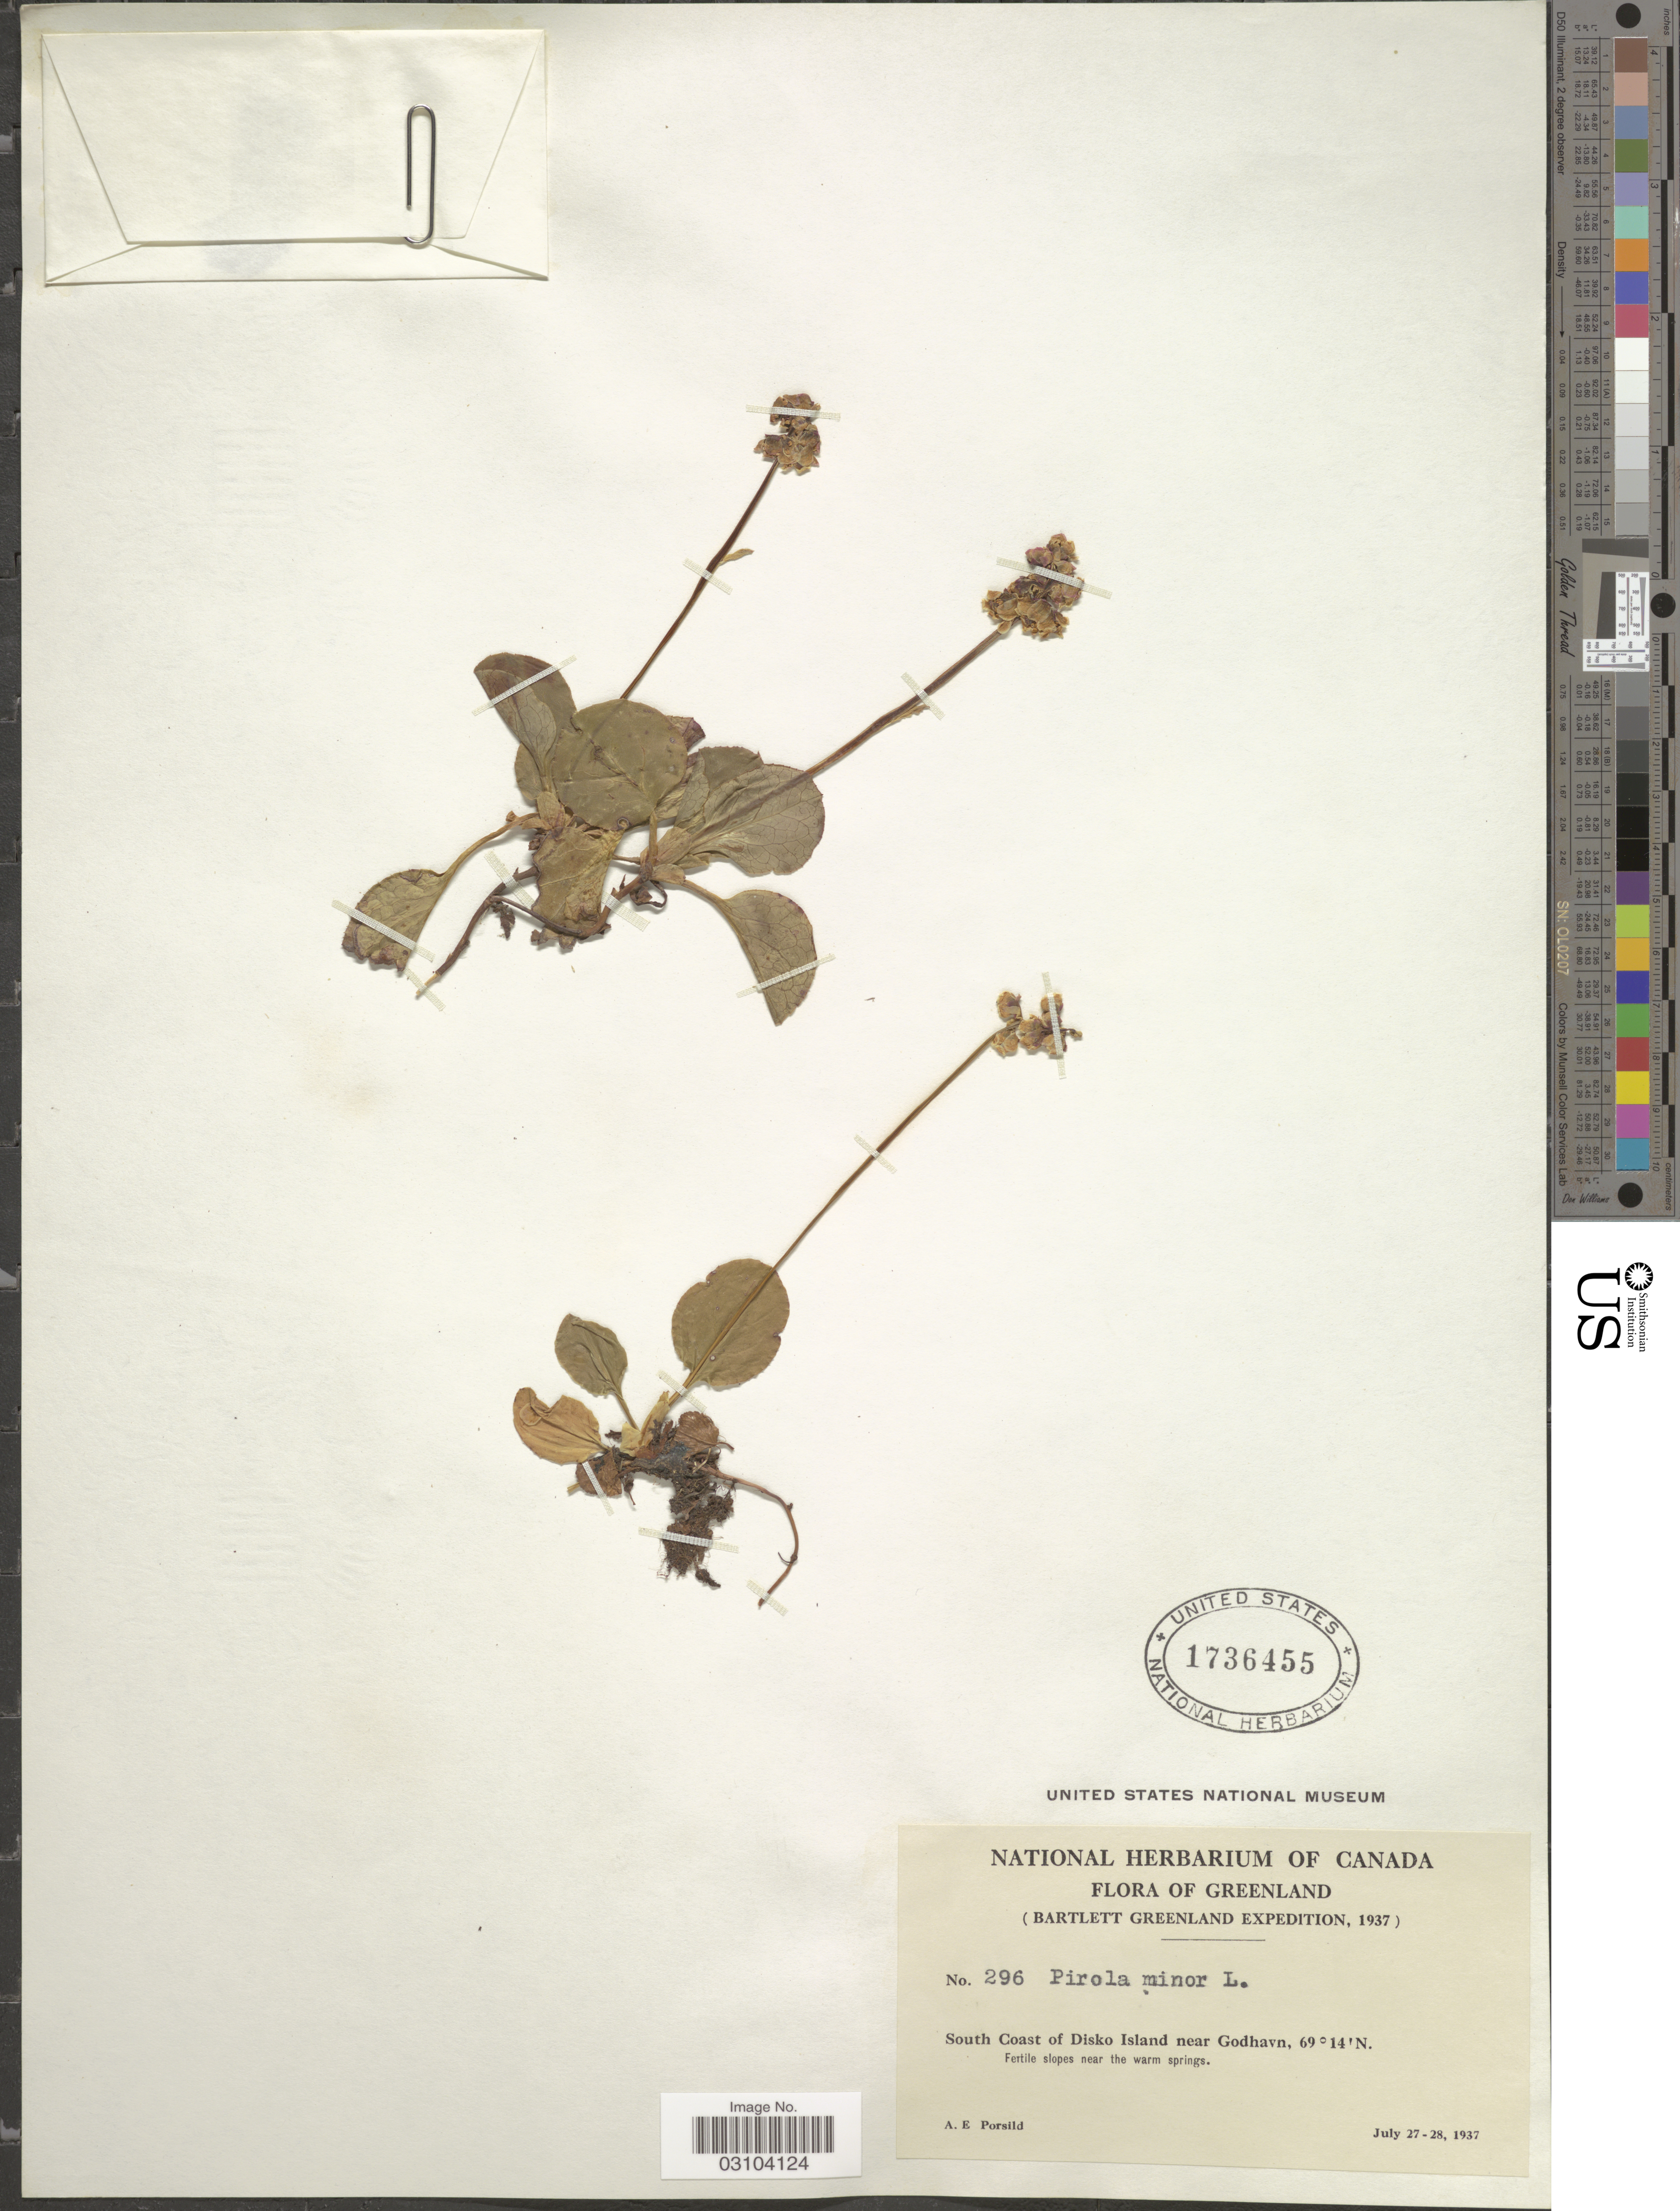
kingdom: Plantae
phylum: Tracheophyta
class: Magnoliopsida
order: Ericales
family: Ericaceae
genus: Pyrola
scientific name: Pyrola minor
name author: L.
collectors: A. E. Porsild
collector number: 296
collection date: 1937-07-27/1937-07-28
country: Greenland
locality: South Coast of Disko Island near Godhavn. Fertile slopes near the warm springs.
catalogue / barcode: US 1736455